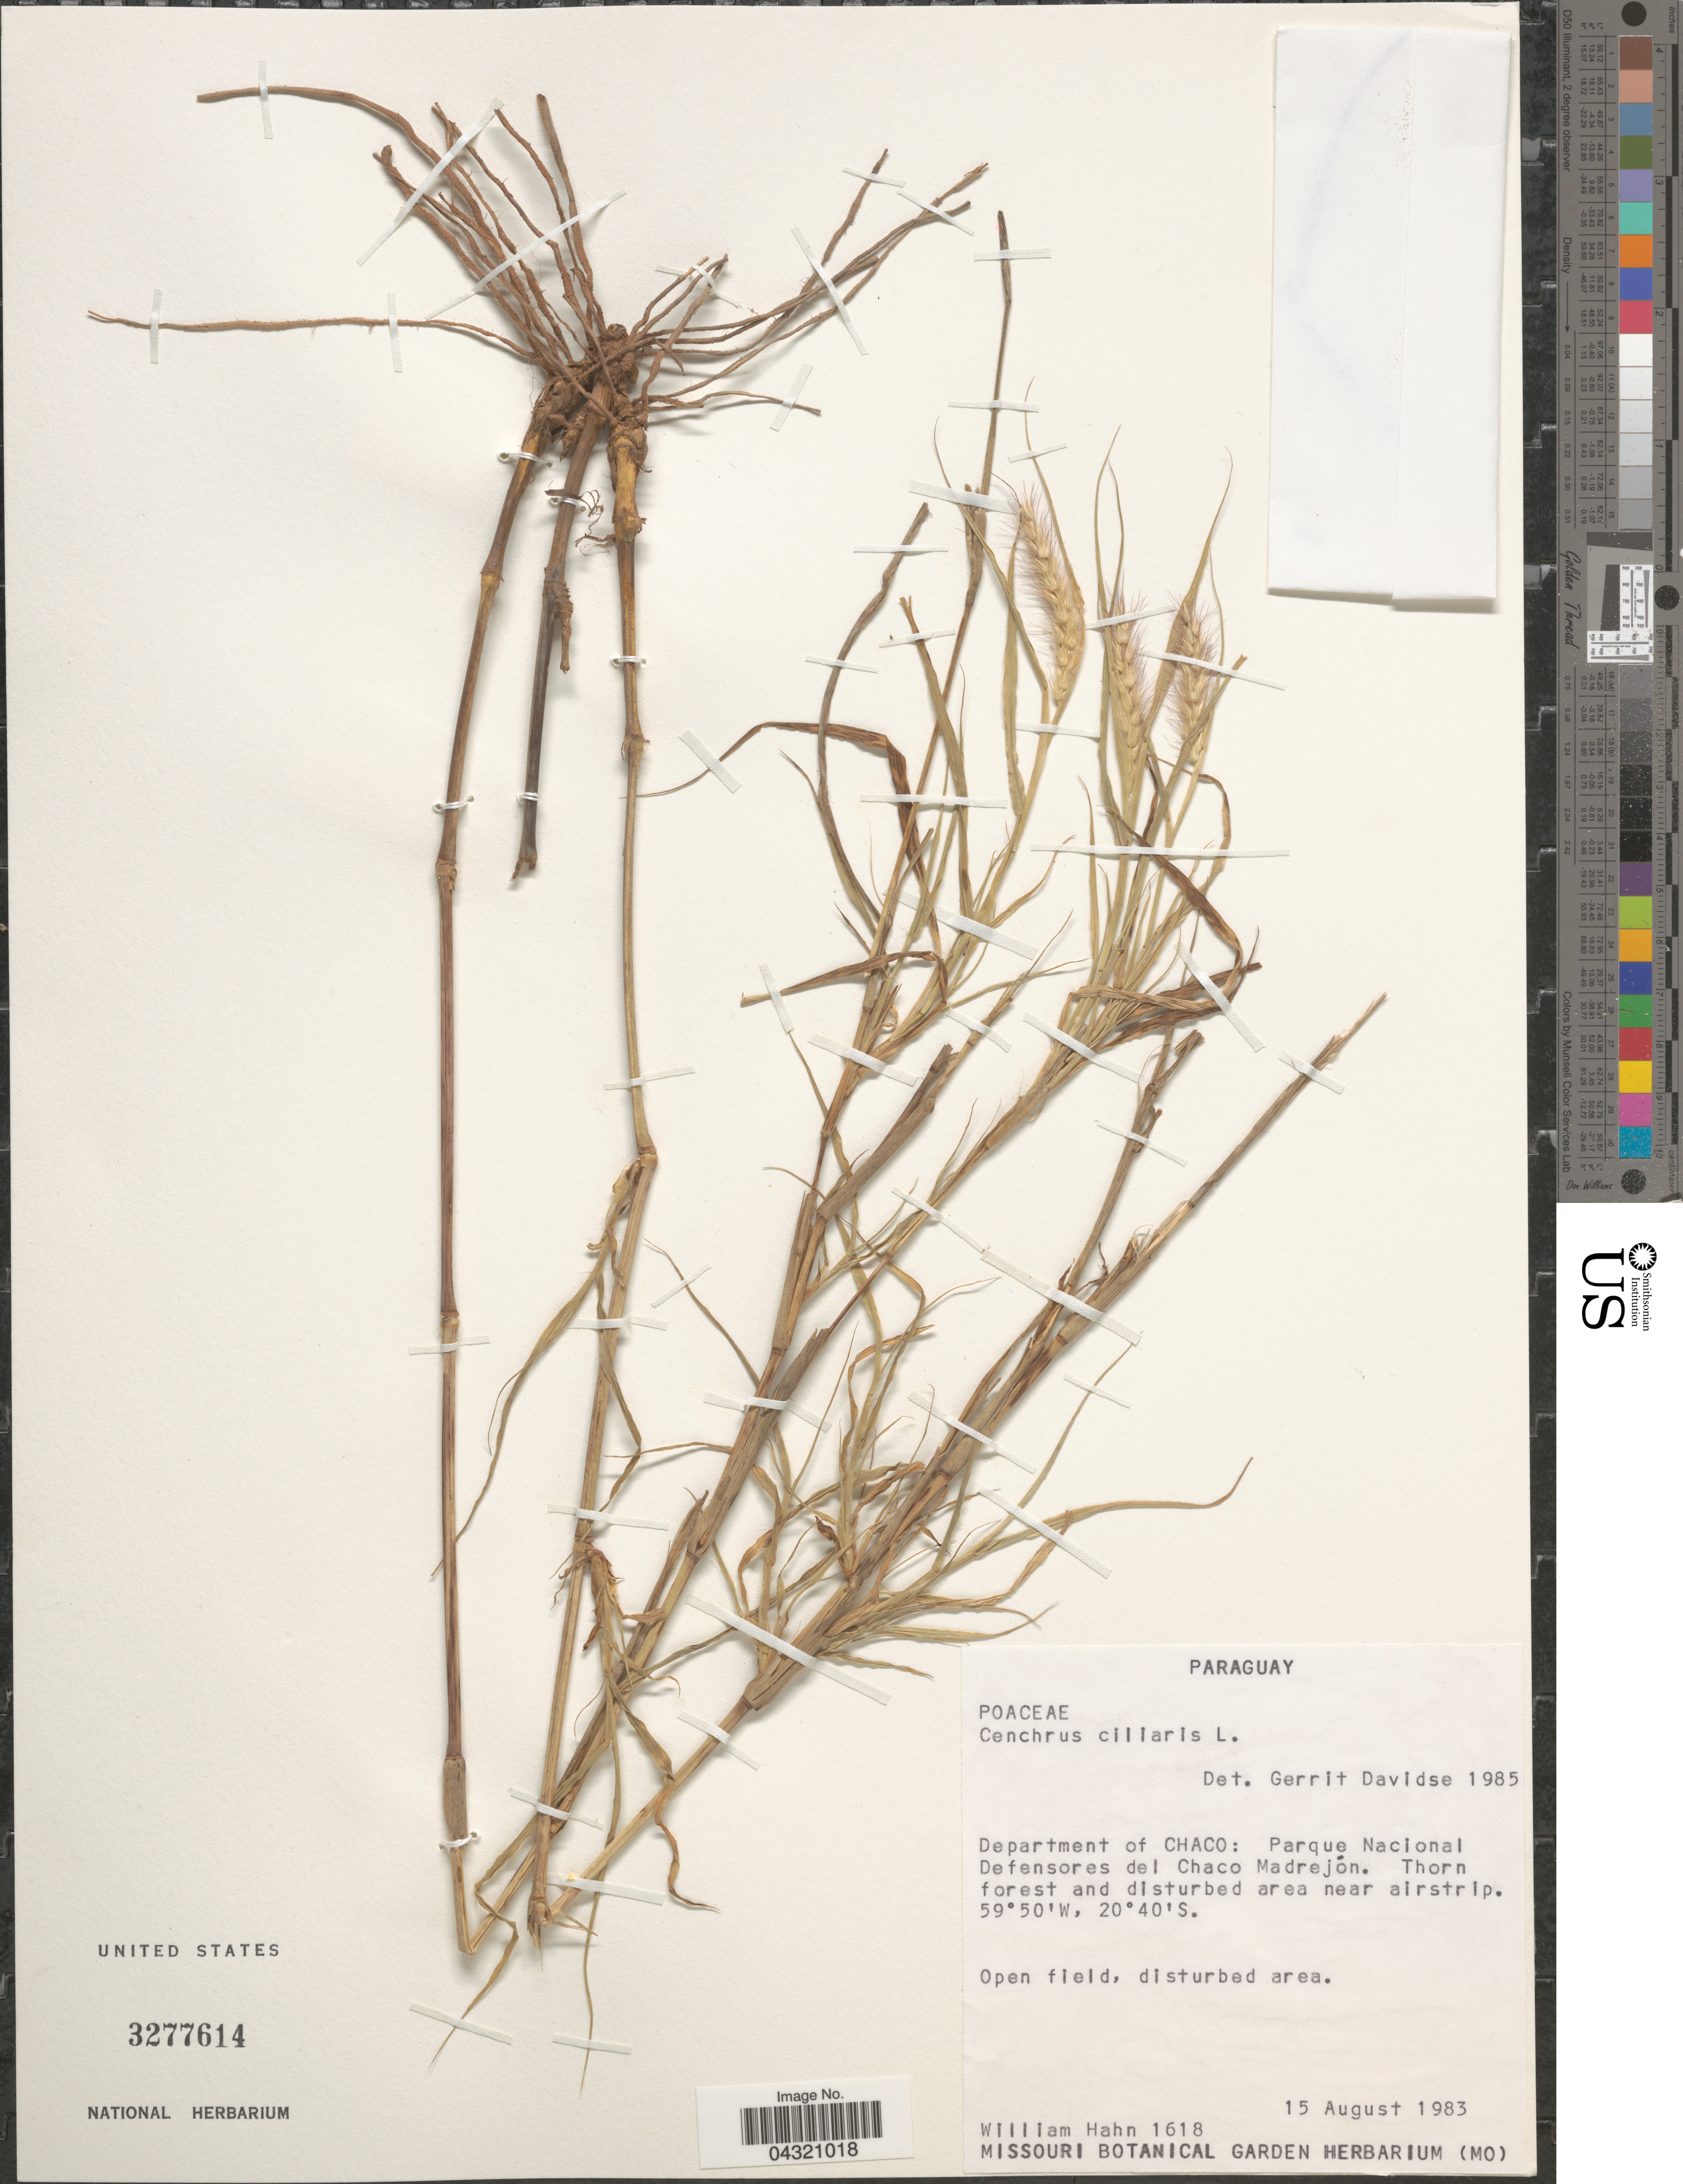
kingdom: Plantae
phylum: Tracheophyta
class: Liliopsida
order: Poales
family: Poaceae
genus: Cenchrus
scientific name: Cenchrus ciliaris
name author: L.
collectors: W. Hahn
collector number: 1618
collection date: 1983-08-15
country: Argentina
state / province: Chaco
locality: Department of Chaco: Parque Nacional Defensores del Chaco Madrejón. Thorn forest and disturbed area near airstrip.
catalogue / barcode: US 3277614